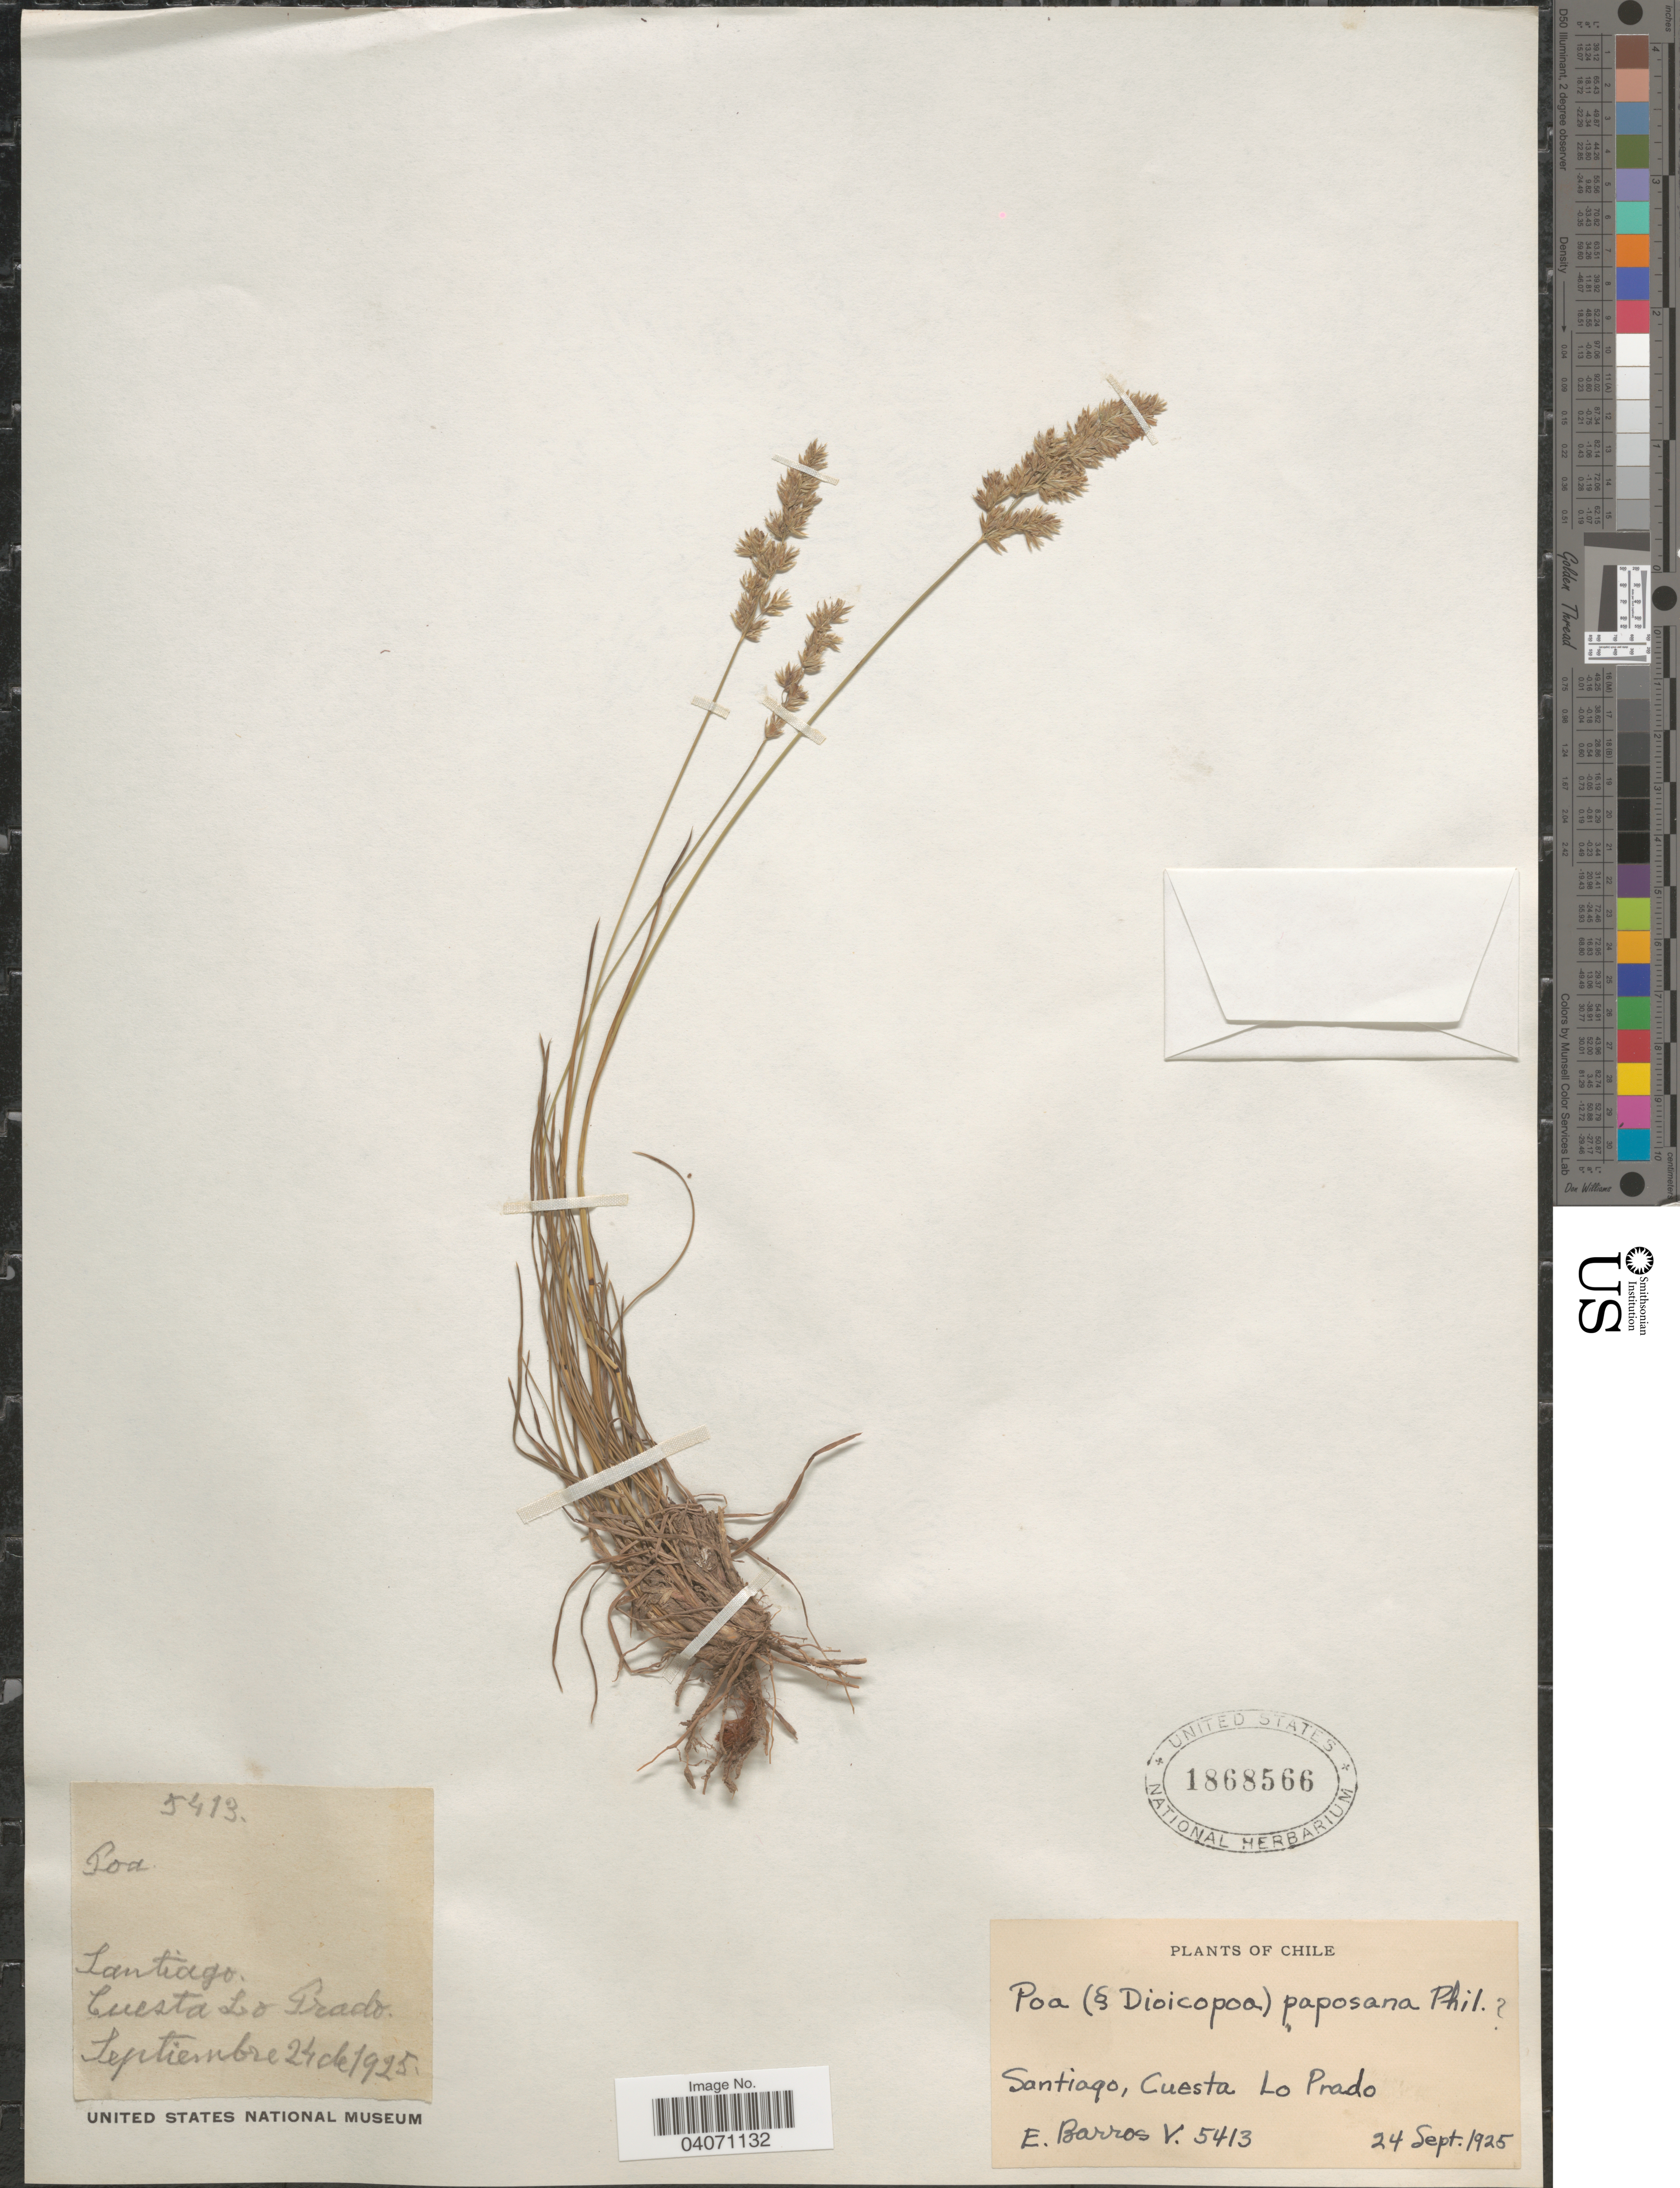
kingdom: Plantae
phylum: Tracheophyta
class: Liliopsida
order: Poales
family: Poaceae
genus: Poa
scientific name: Poa paposana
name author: Phil.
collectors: E. Barros V.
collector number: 5413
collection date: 1925-09-24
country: Chile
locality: Santiago, Cuesta Lo Prado.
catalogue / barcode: US 1868566